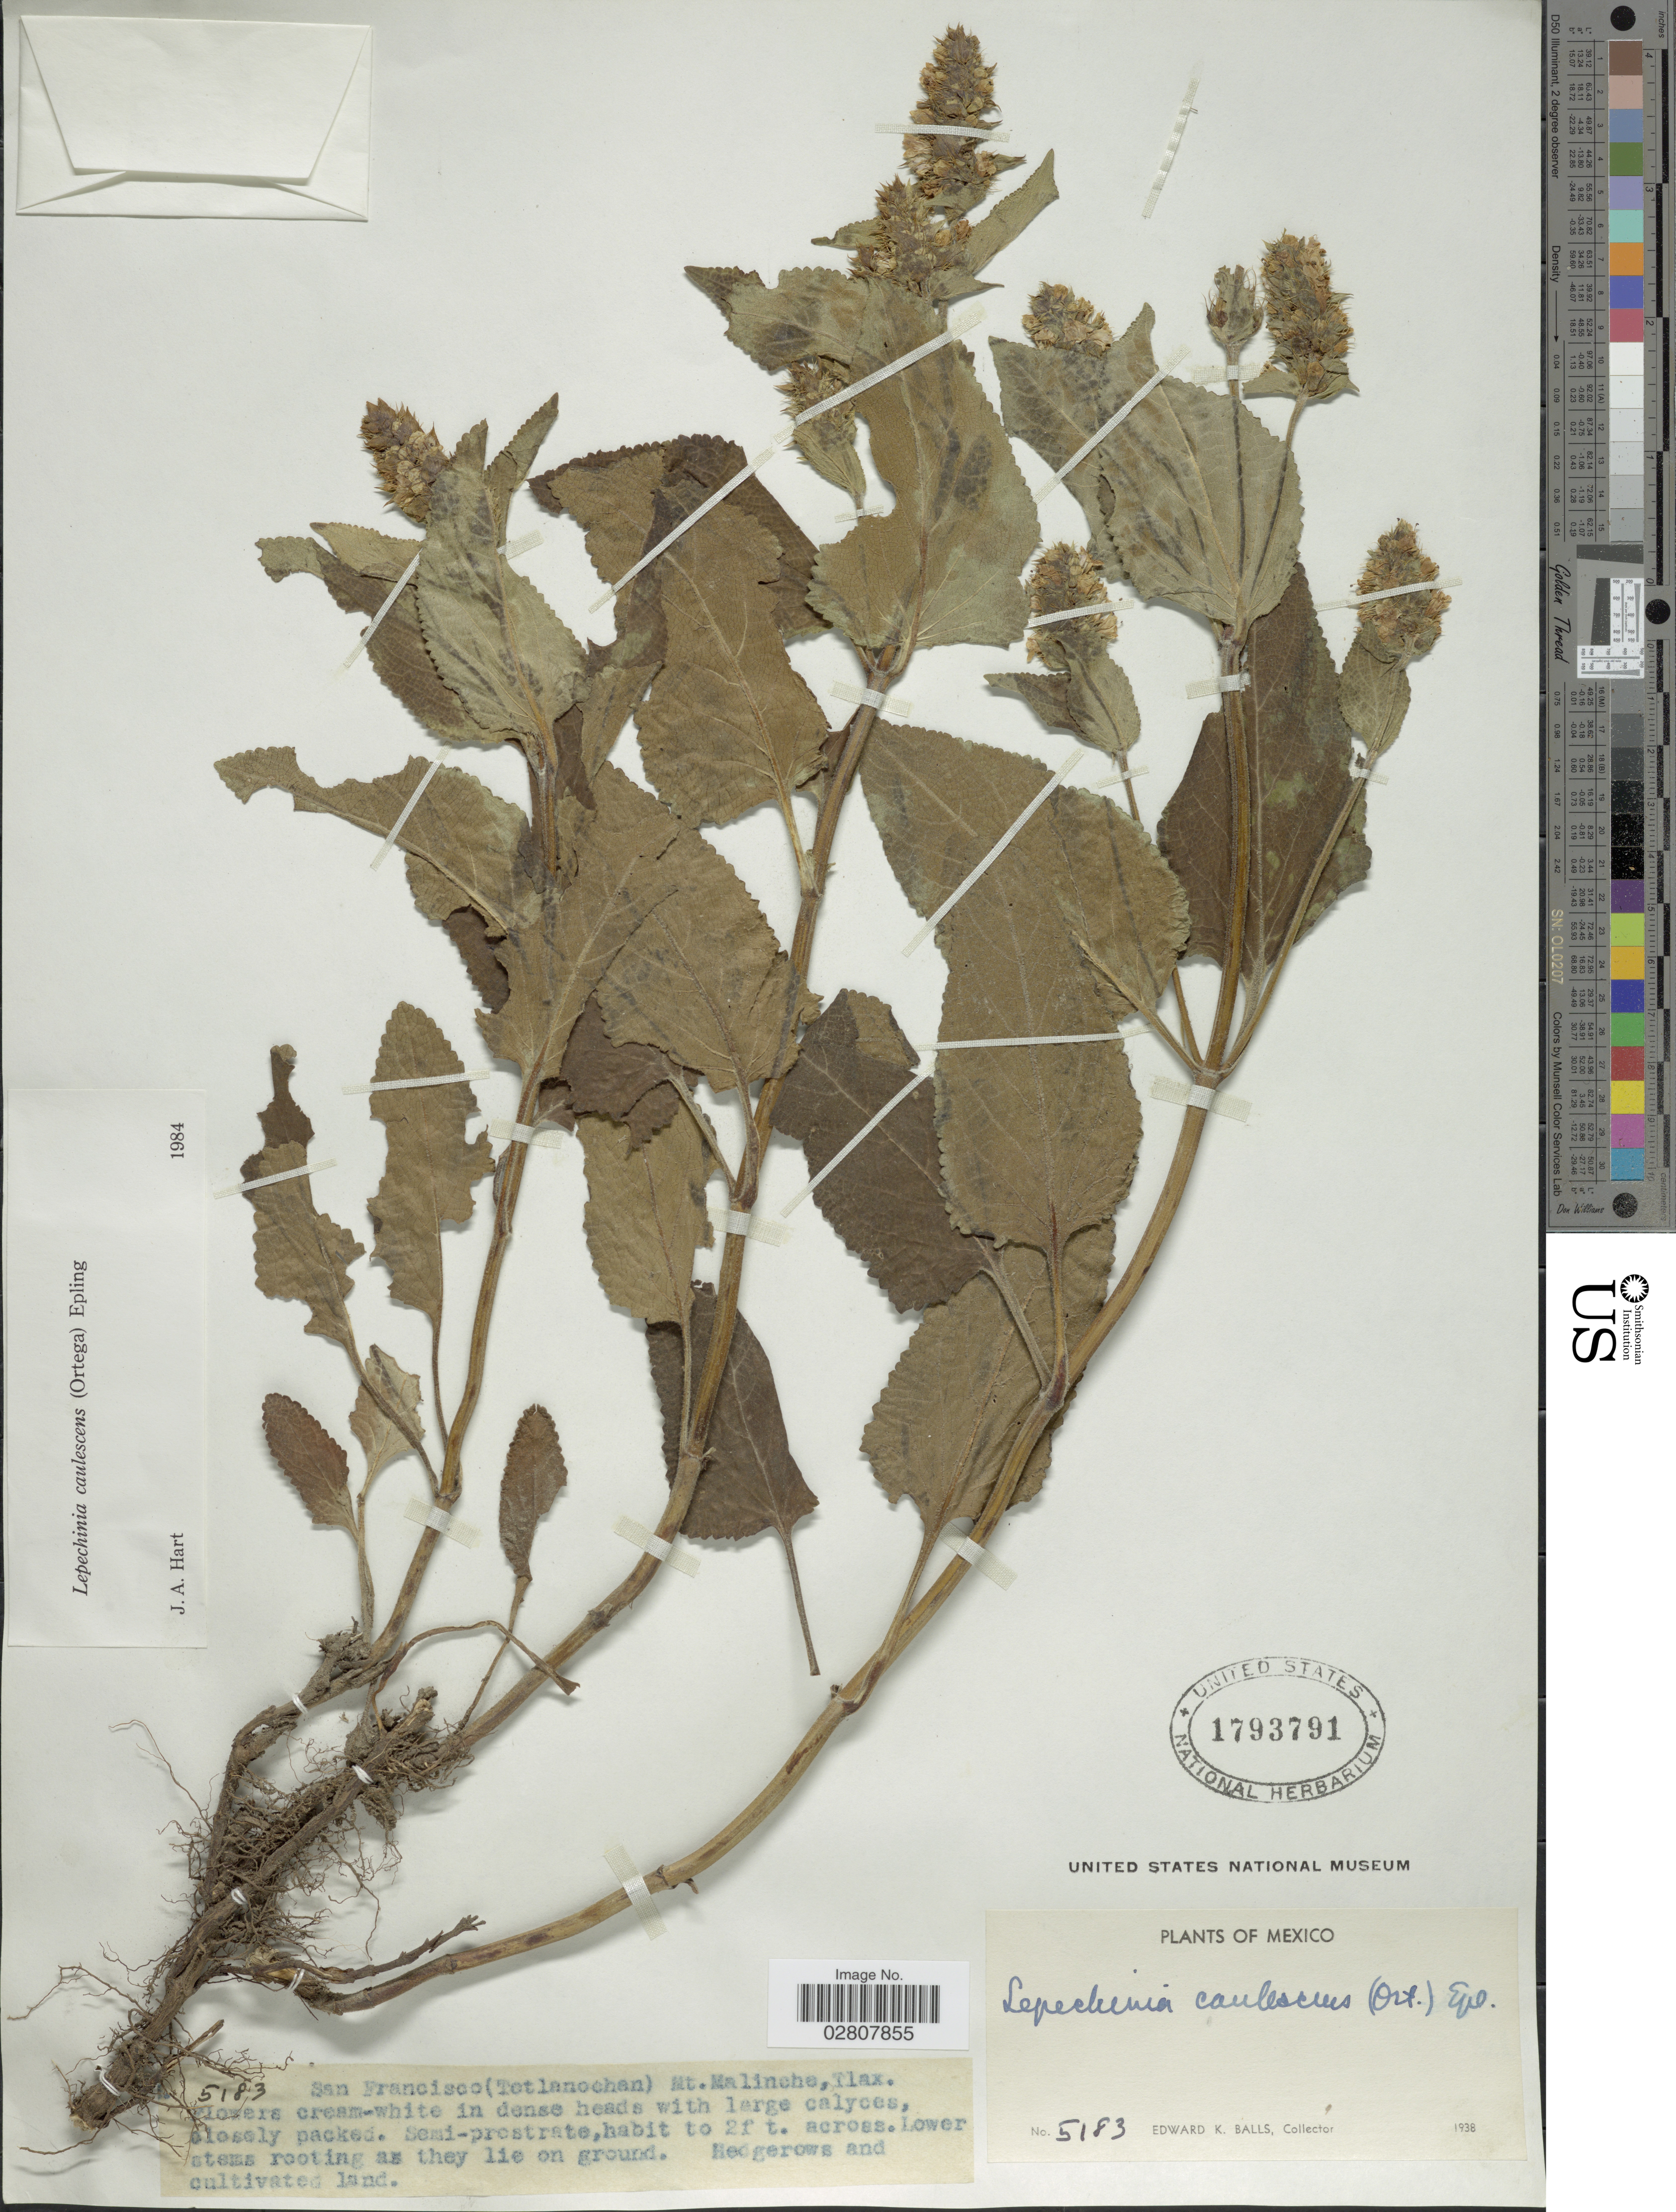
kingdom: Plantae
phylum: Tracheophyta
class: Magnoliopsida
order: Lamiales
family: Lamiaceae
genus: Lepechinia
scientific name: Lepechinia caulescens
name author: (Ortega) Epling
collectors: E. K. Balls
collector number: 5183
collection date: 1938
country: Mexico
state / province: Tlaxcala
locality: San Francisco (Tetlanochan) Mt. Malinche, Tlax.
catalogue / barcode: US 1793791